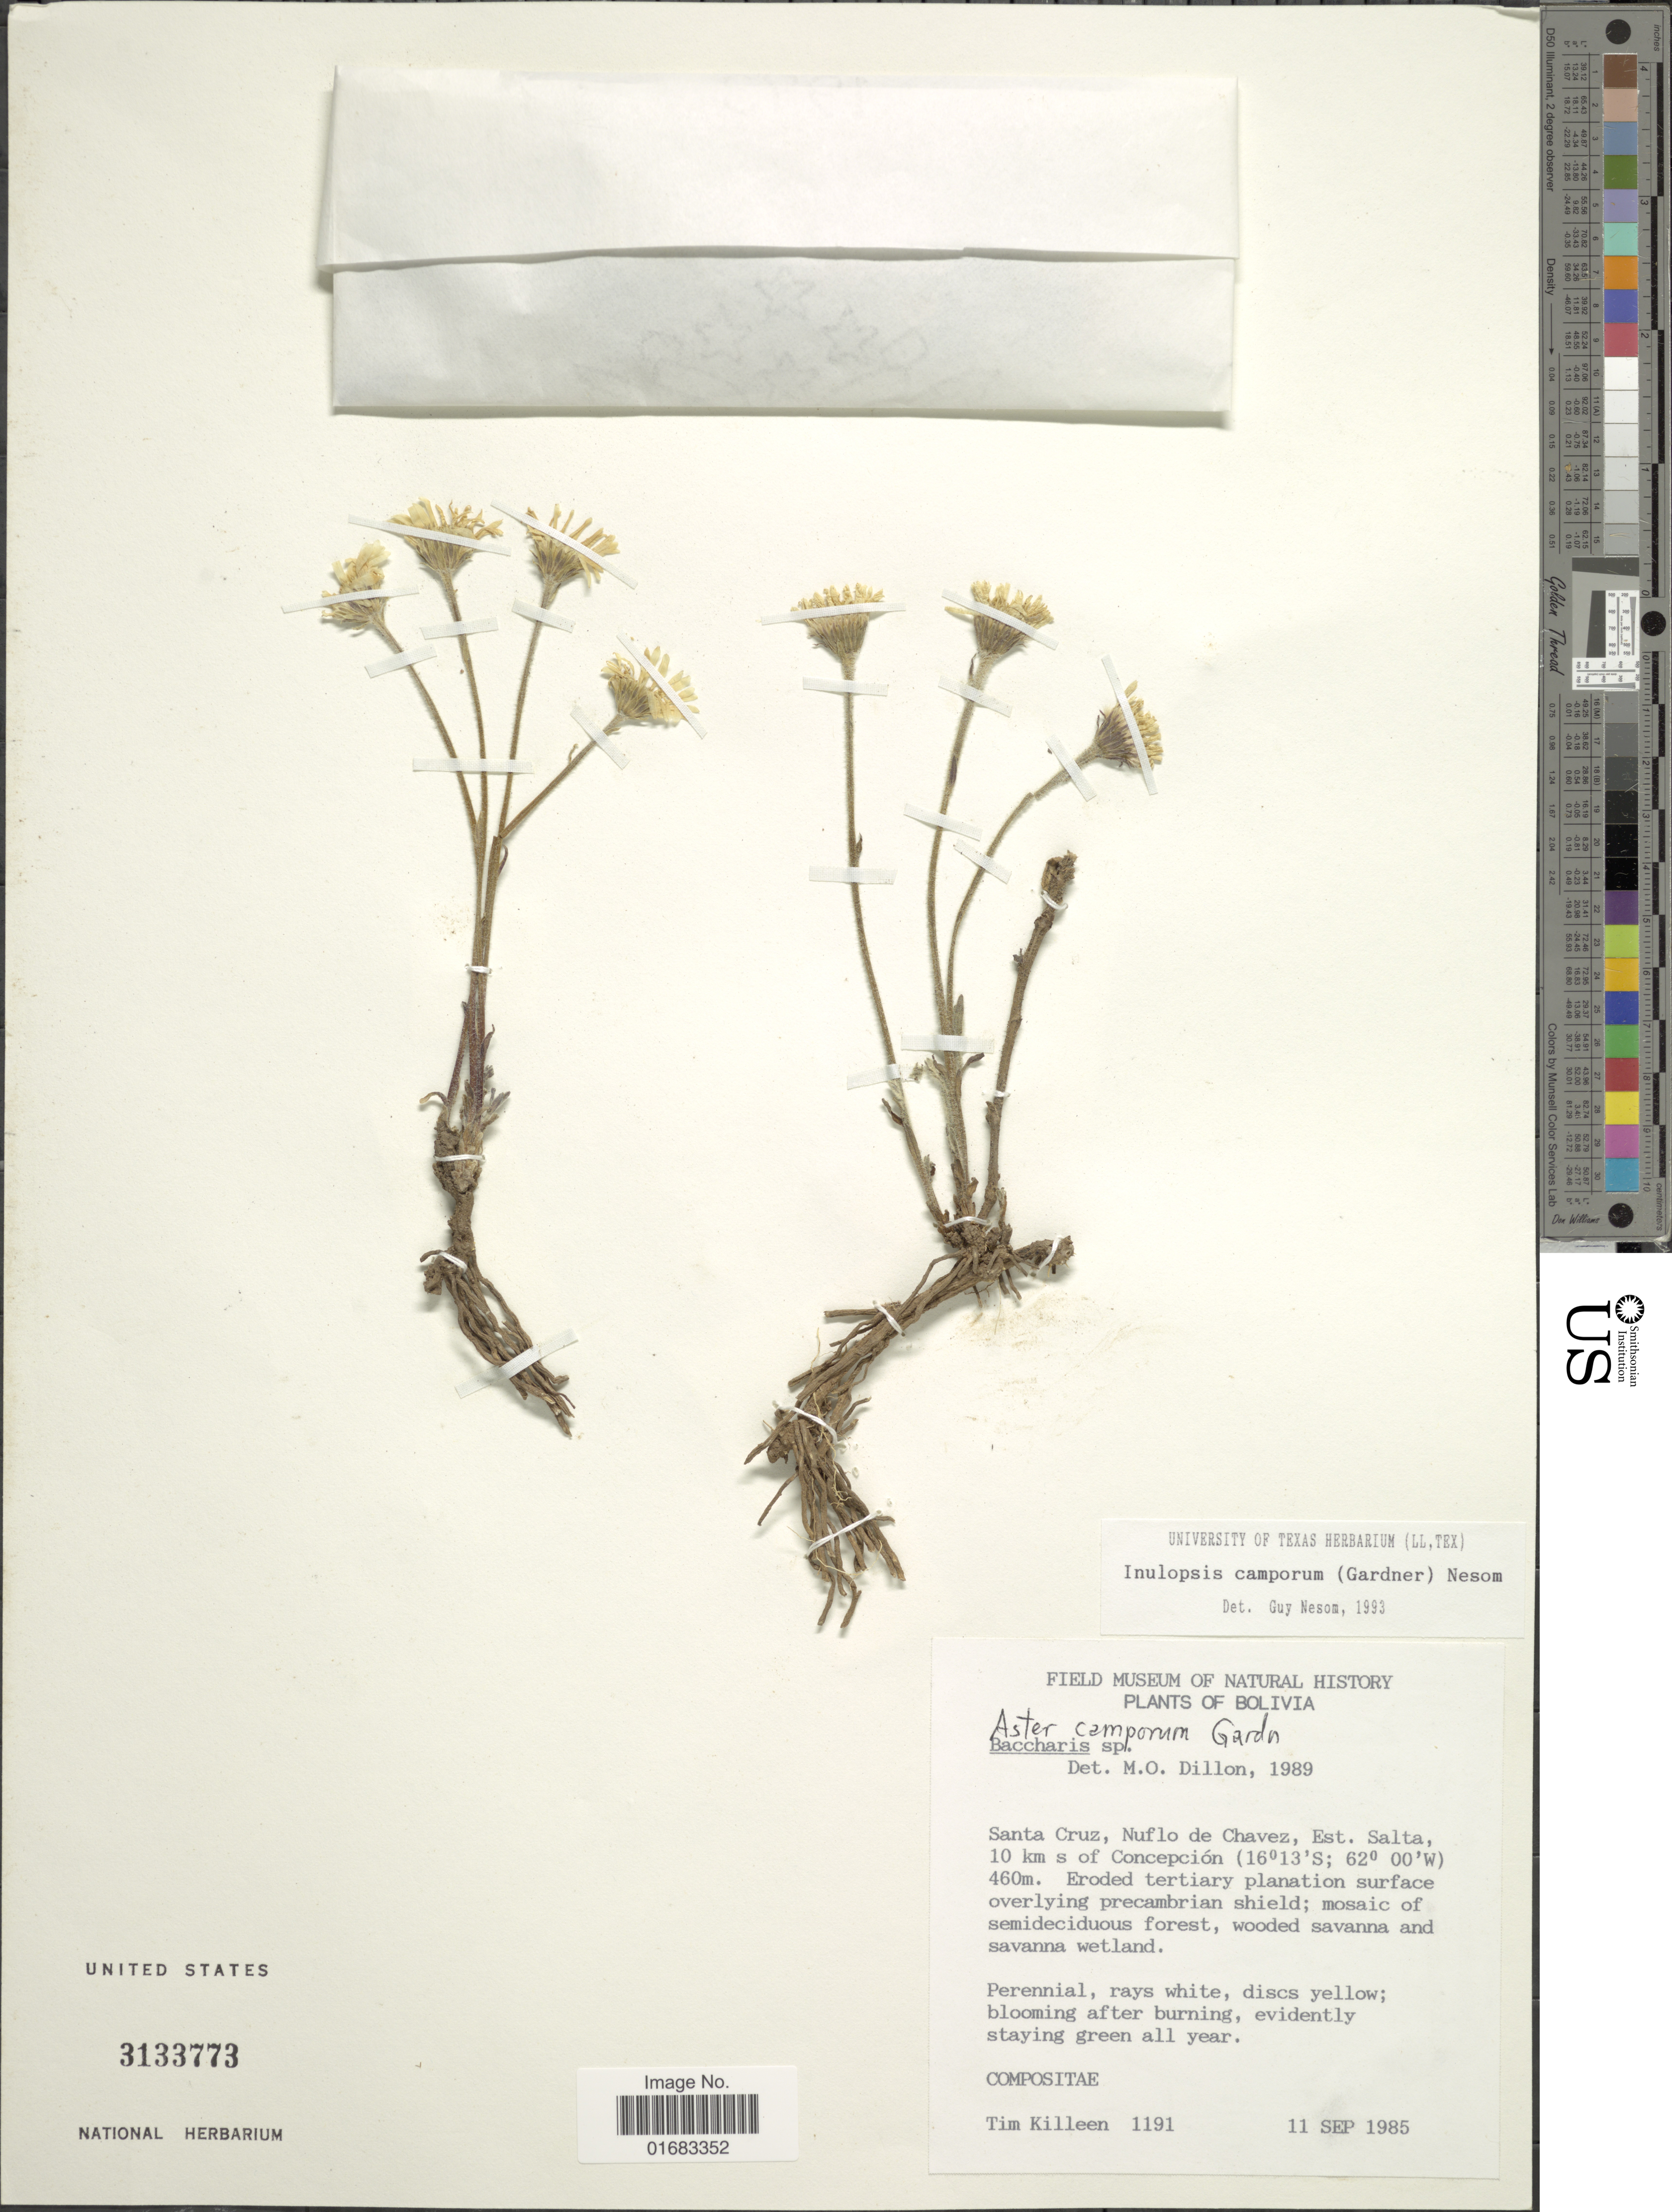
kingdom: Plantae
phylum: Tracheophyta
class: Magnoliopsida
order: Asterales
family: Asteraceae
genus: Inulopsis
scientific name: Inulopsis camporum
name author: (Gardner) G.L. Nesom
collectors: T. J. Killeen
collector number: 1191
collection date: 1985-09-11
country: Bolivia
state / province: Santa Cruz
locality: Santa Cruz, Nuflo de Chavez, Est. Salta, 10 km s of Concepcion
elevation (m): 460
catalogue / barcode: US 3133773